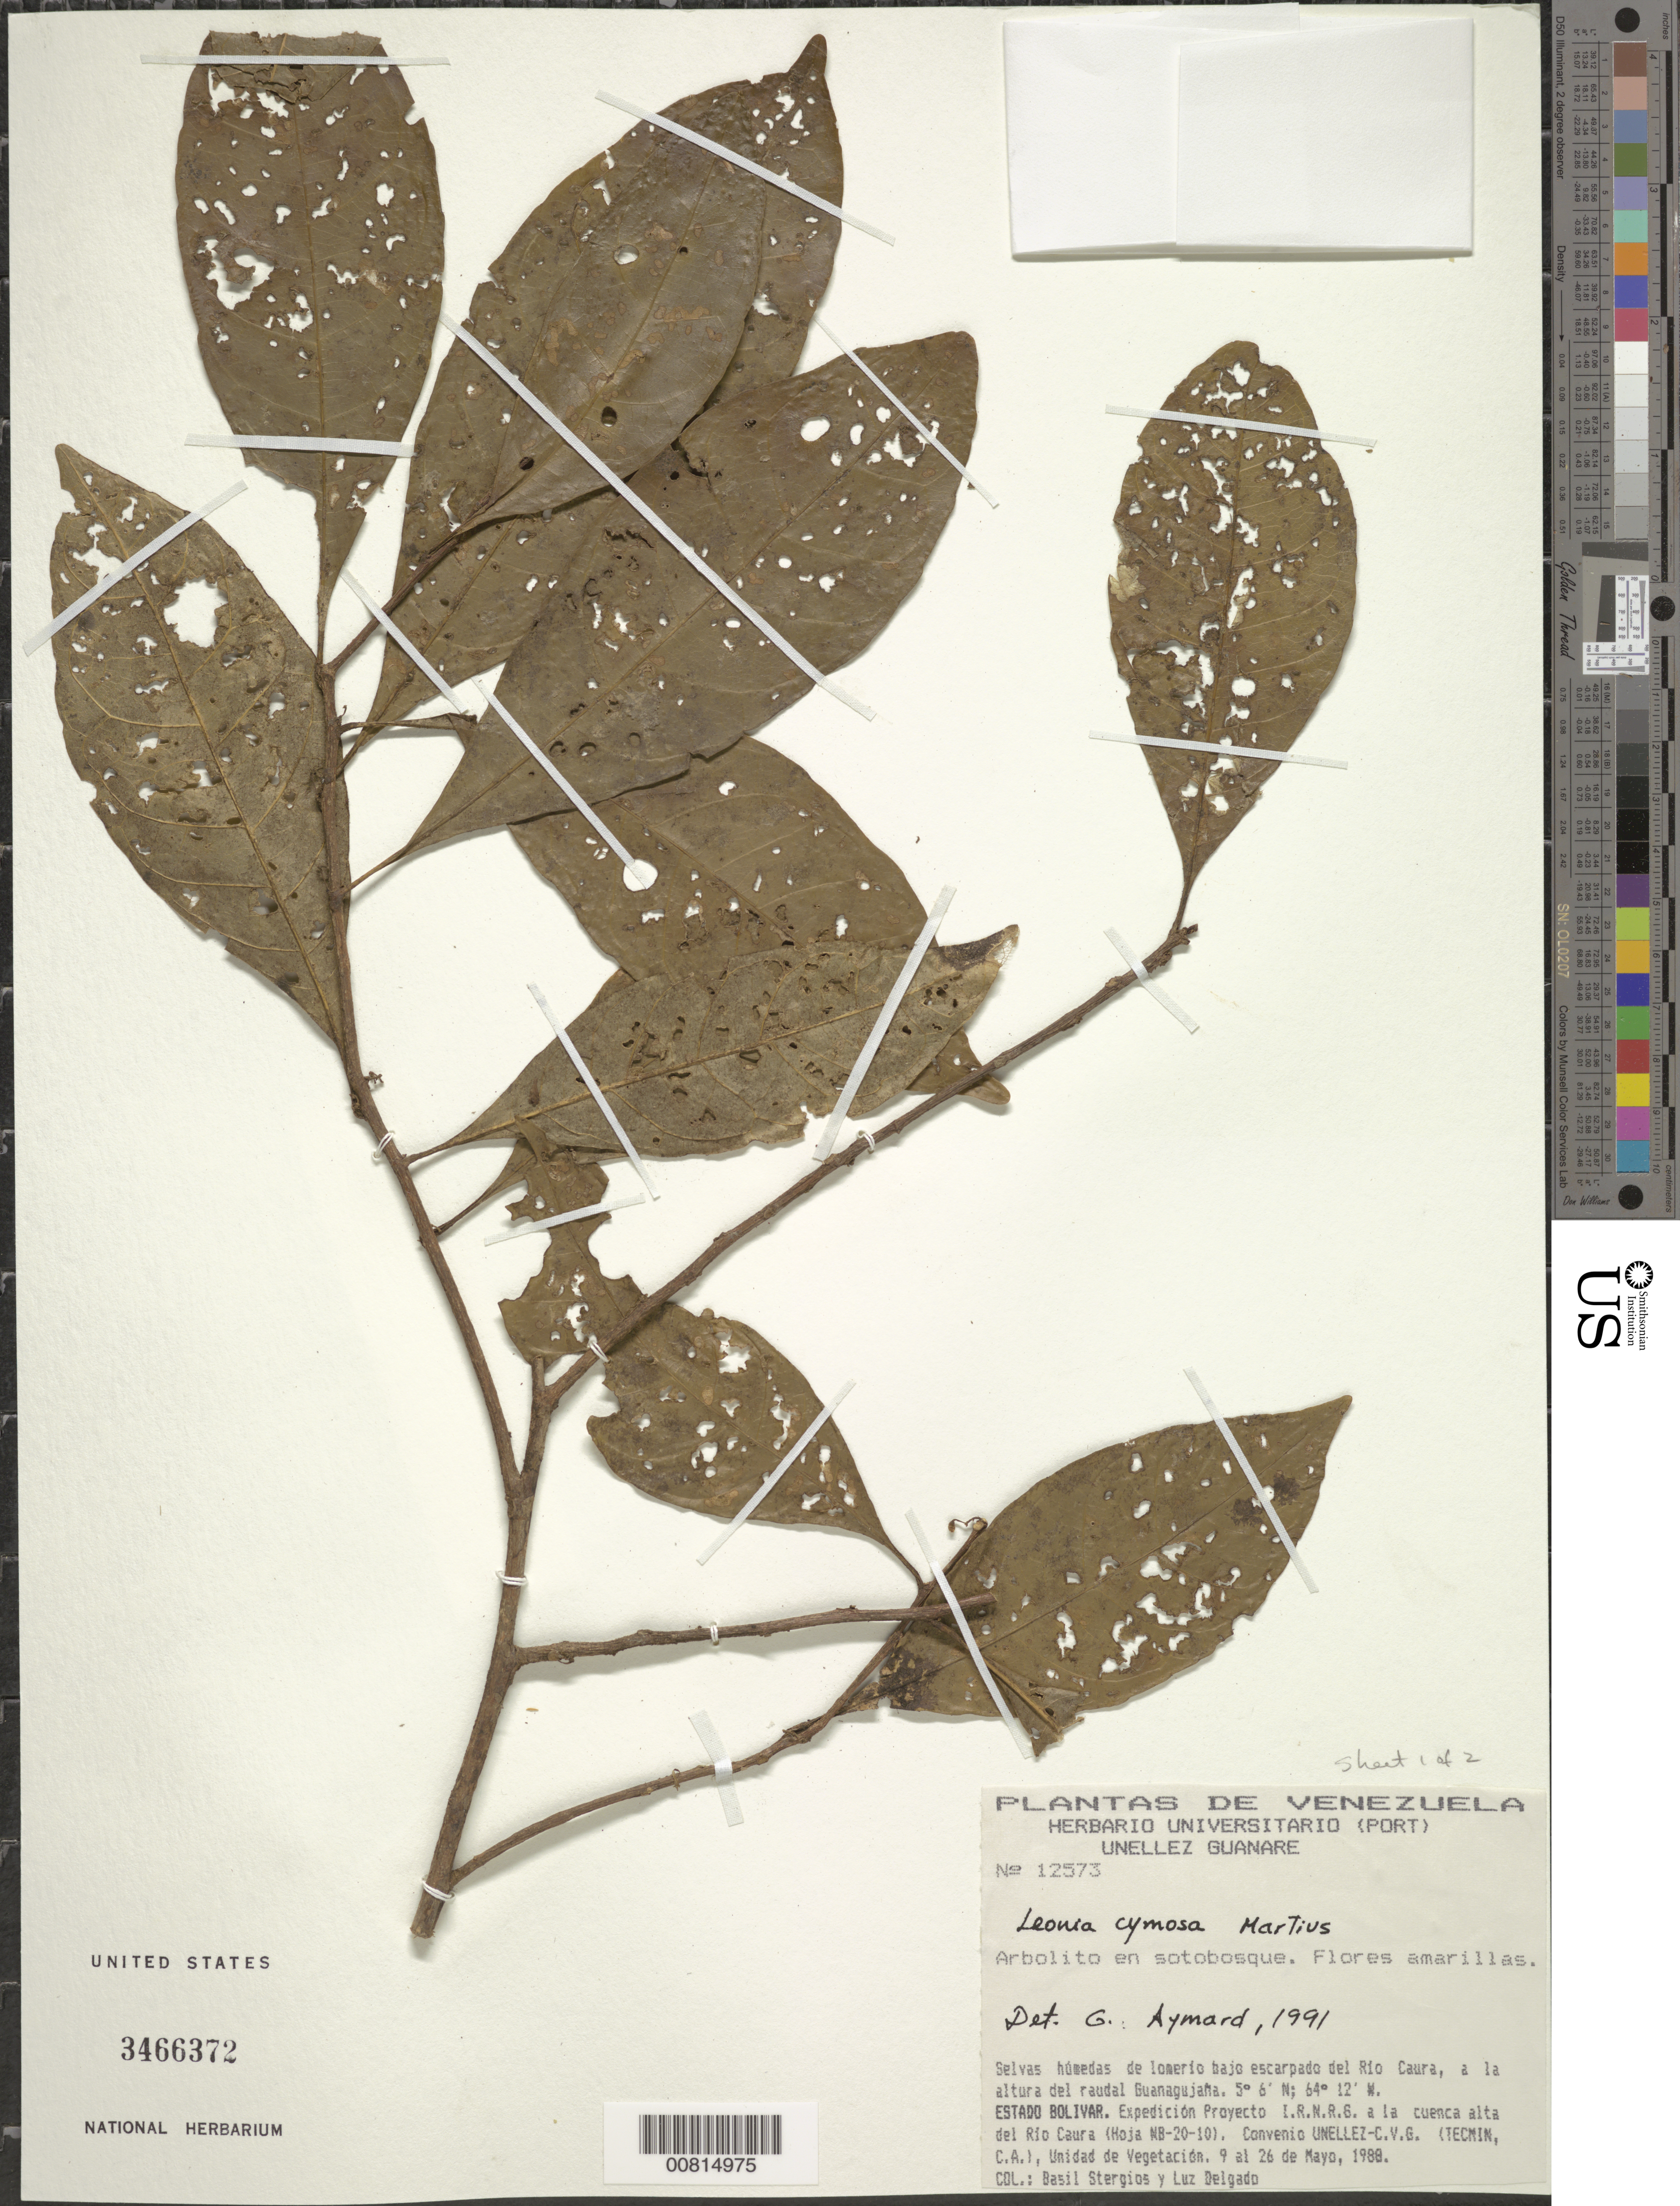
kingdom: Plantae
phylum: Tracheophyta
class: Magnoliopsida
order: Malpighiales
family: Violaceae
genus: Leonia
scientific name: Leonia cymosa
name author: Mart.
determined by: Aymard C., G. A., (PORT), Univ. Nac. Exp. de los Llanos Ezequiel Zamora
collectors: B. G. Stergios & L. Delgado V.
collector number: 12573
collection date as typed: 9-May-88 to 26-May-88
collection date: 1988-05-09/1988-05-26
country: Venezuela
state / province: Bolívar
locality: Río Caura, raudal Guanagujaña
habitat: Selvas húmedas de lomerio bajo escarpado del río; en sotobosque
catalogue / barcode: US 3466372